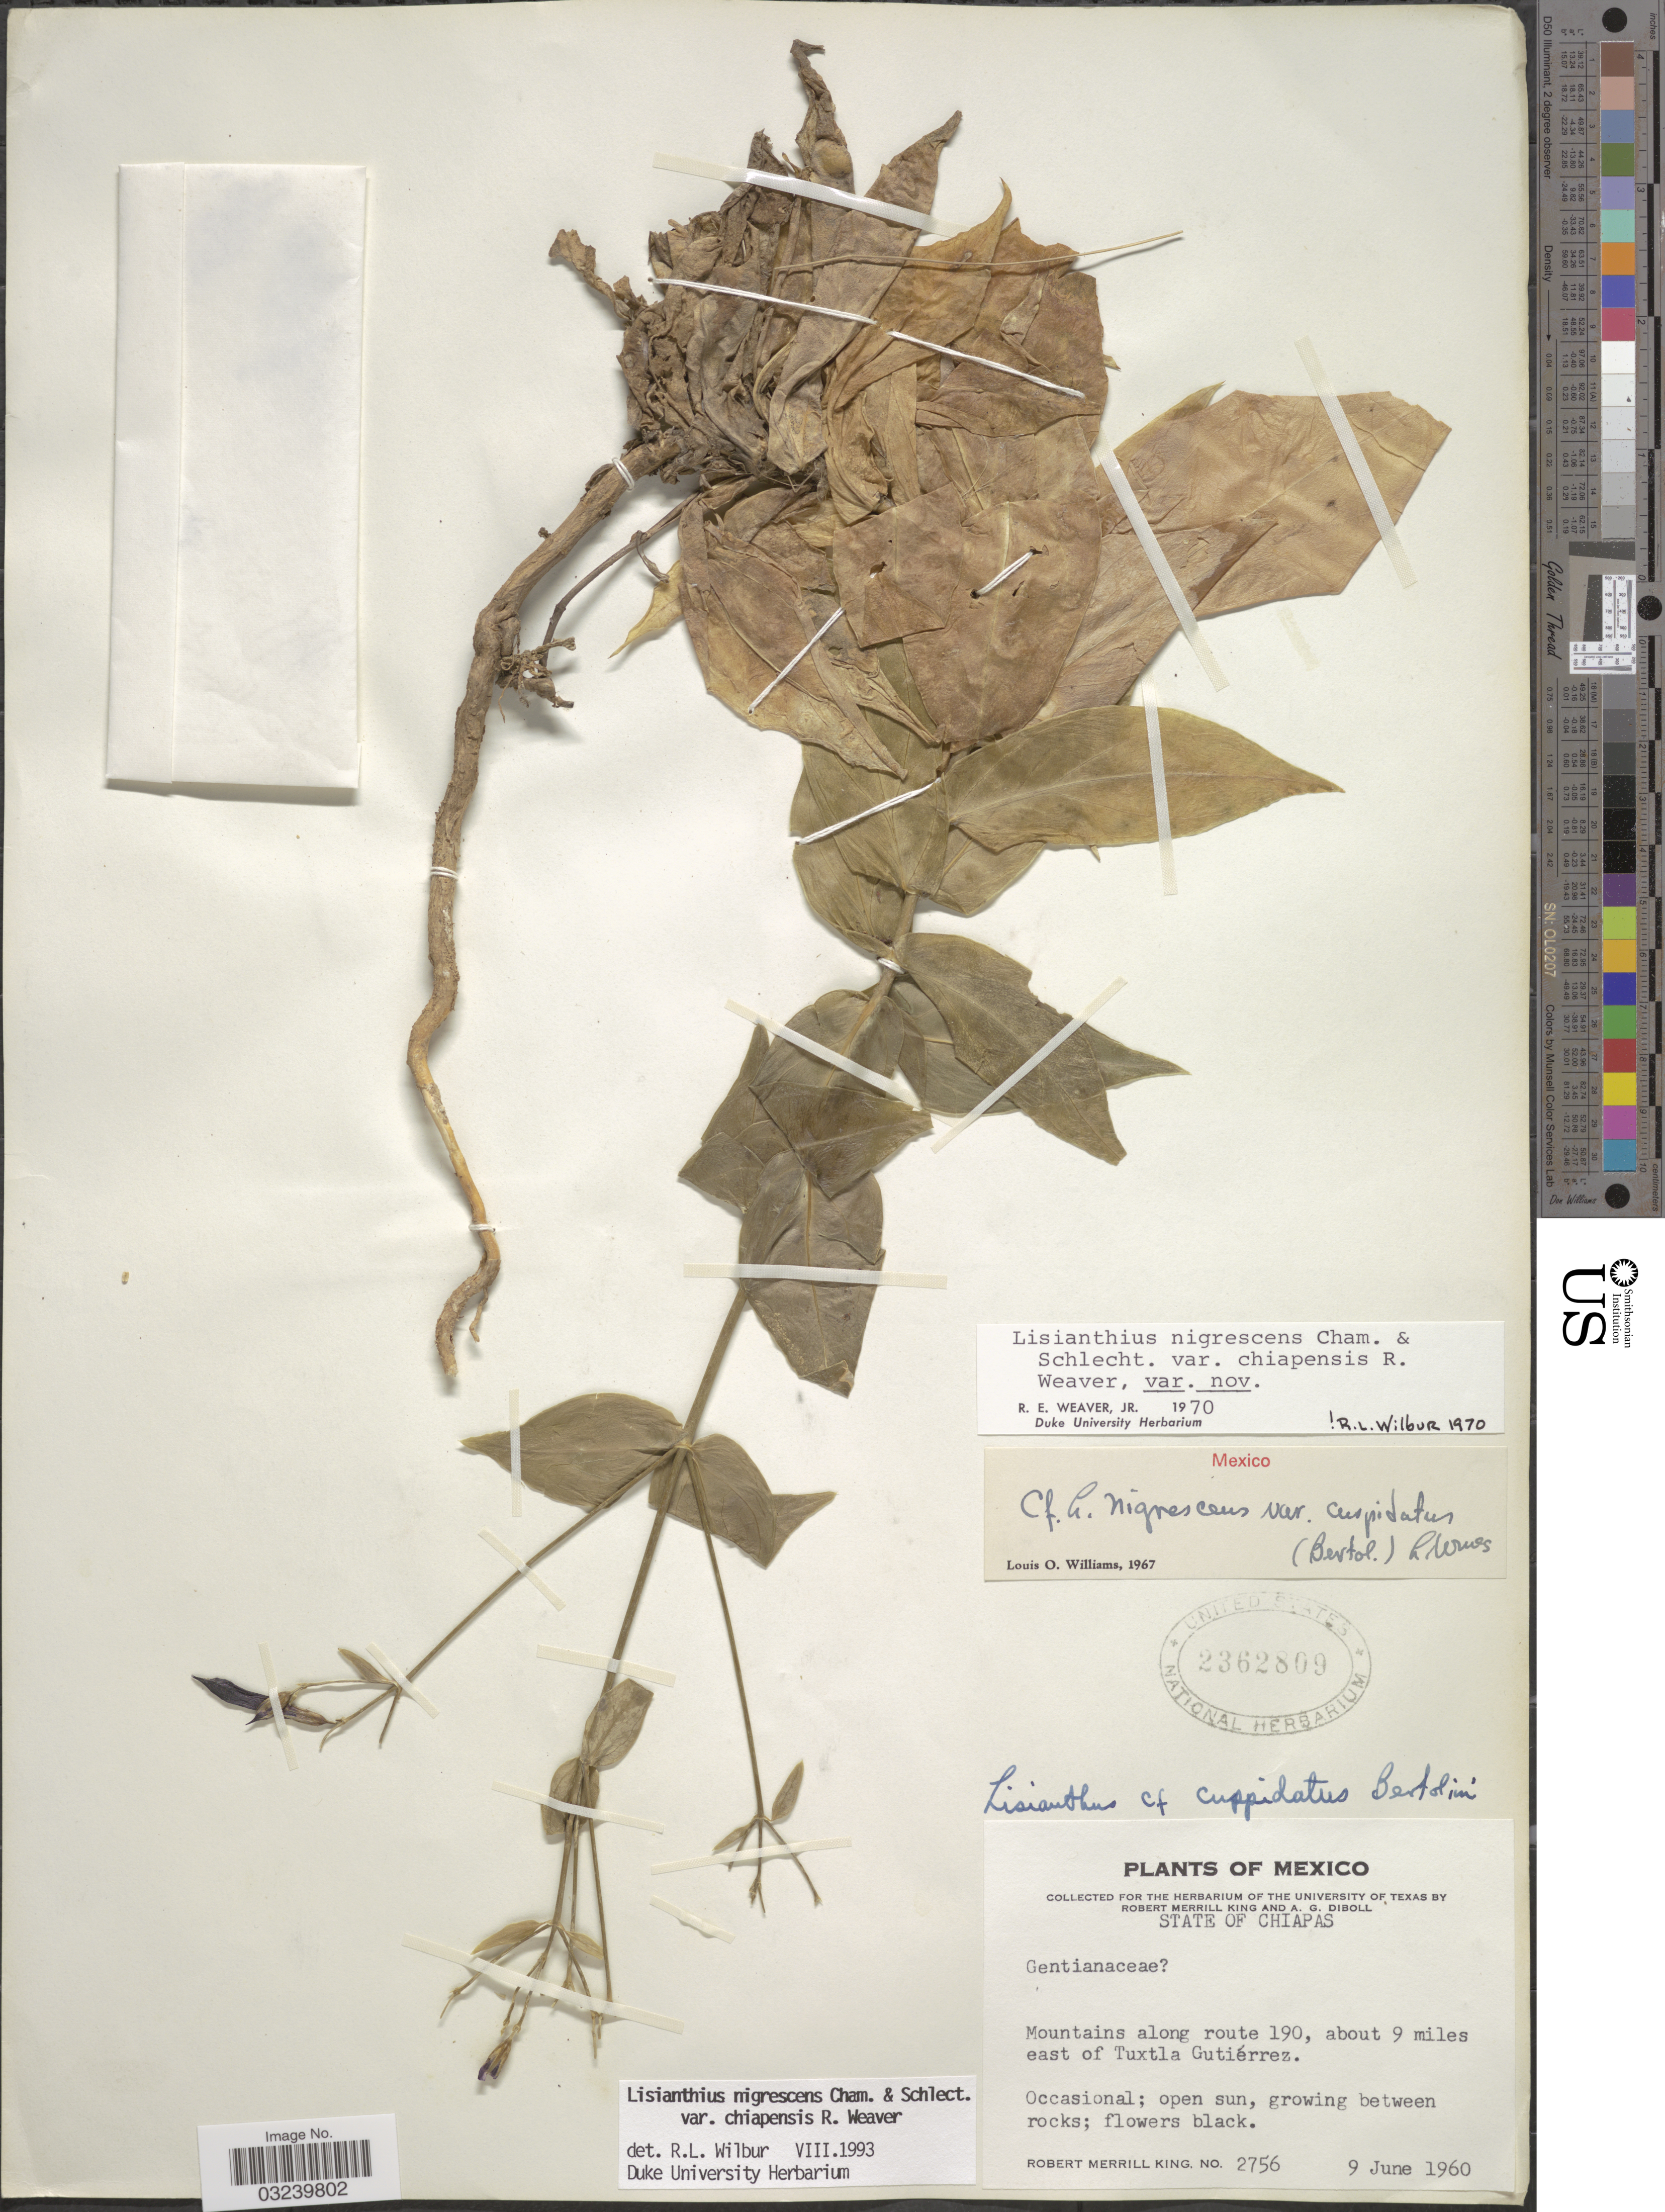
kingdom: Plantae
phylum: Tracheophyta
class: Magnoliopsida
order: Gentianales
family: Gentianaceae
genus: Lisianthius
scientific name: Lisianthius nigrescens var. chiapensis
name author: Weaver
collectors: R. M. King & A. Diboll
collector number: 2756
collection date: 1960-06-09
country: Mexico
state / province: Chiapas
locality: Mountains along route 190, about 9 miles east of Tuxtla Gutiérrez.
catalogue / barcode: US 2362809